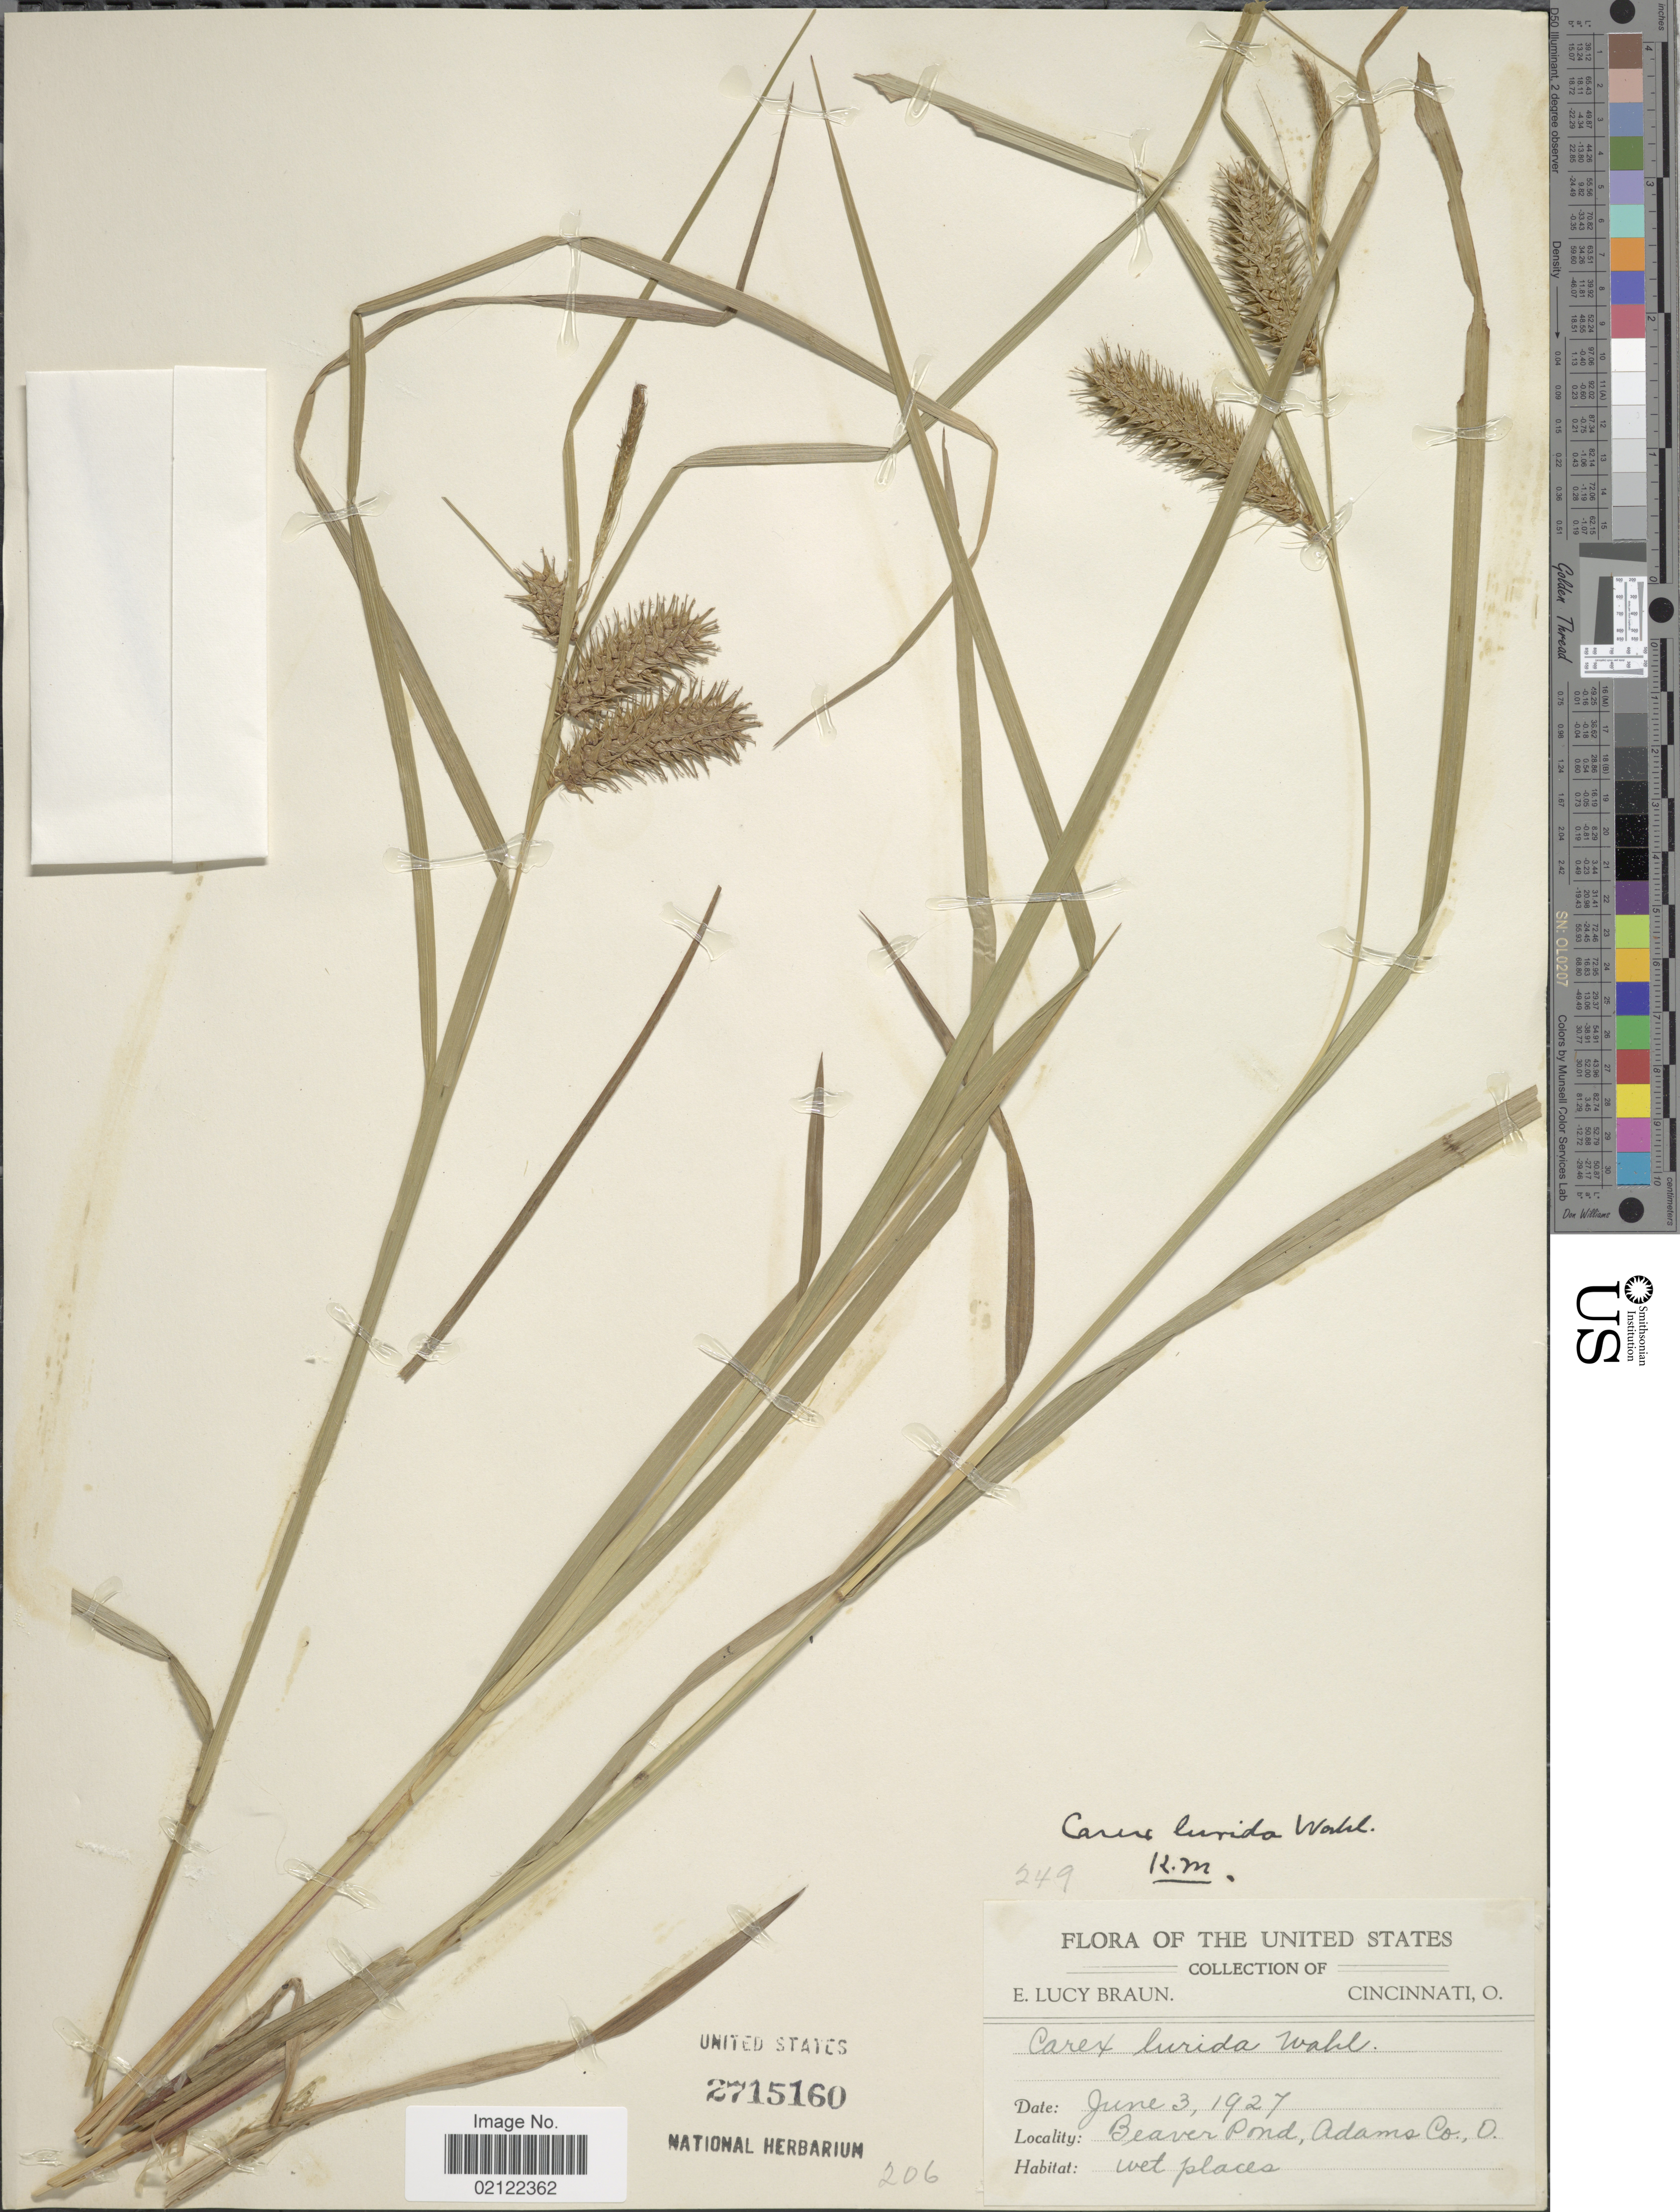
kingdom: Plantae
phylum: Tracheophyta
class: Liliopsida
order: Poales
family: Cyperaceae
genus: Carex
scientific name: Carex lurida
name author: Wahlenb.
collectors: E. L. Braun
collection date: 1927-06-03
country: United States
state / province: Ohio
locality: Beaver Pond, Adams Co.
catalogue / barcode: US 2715160